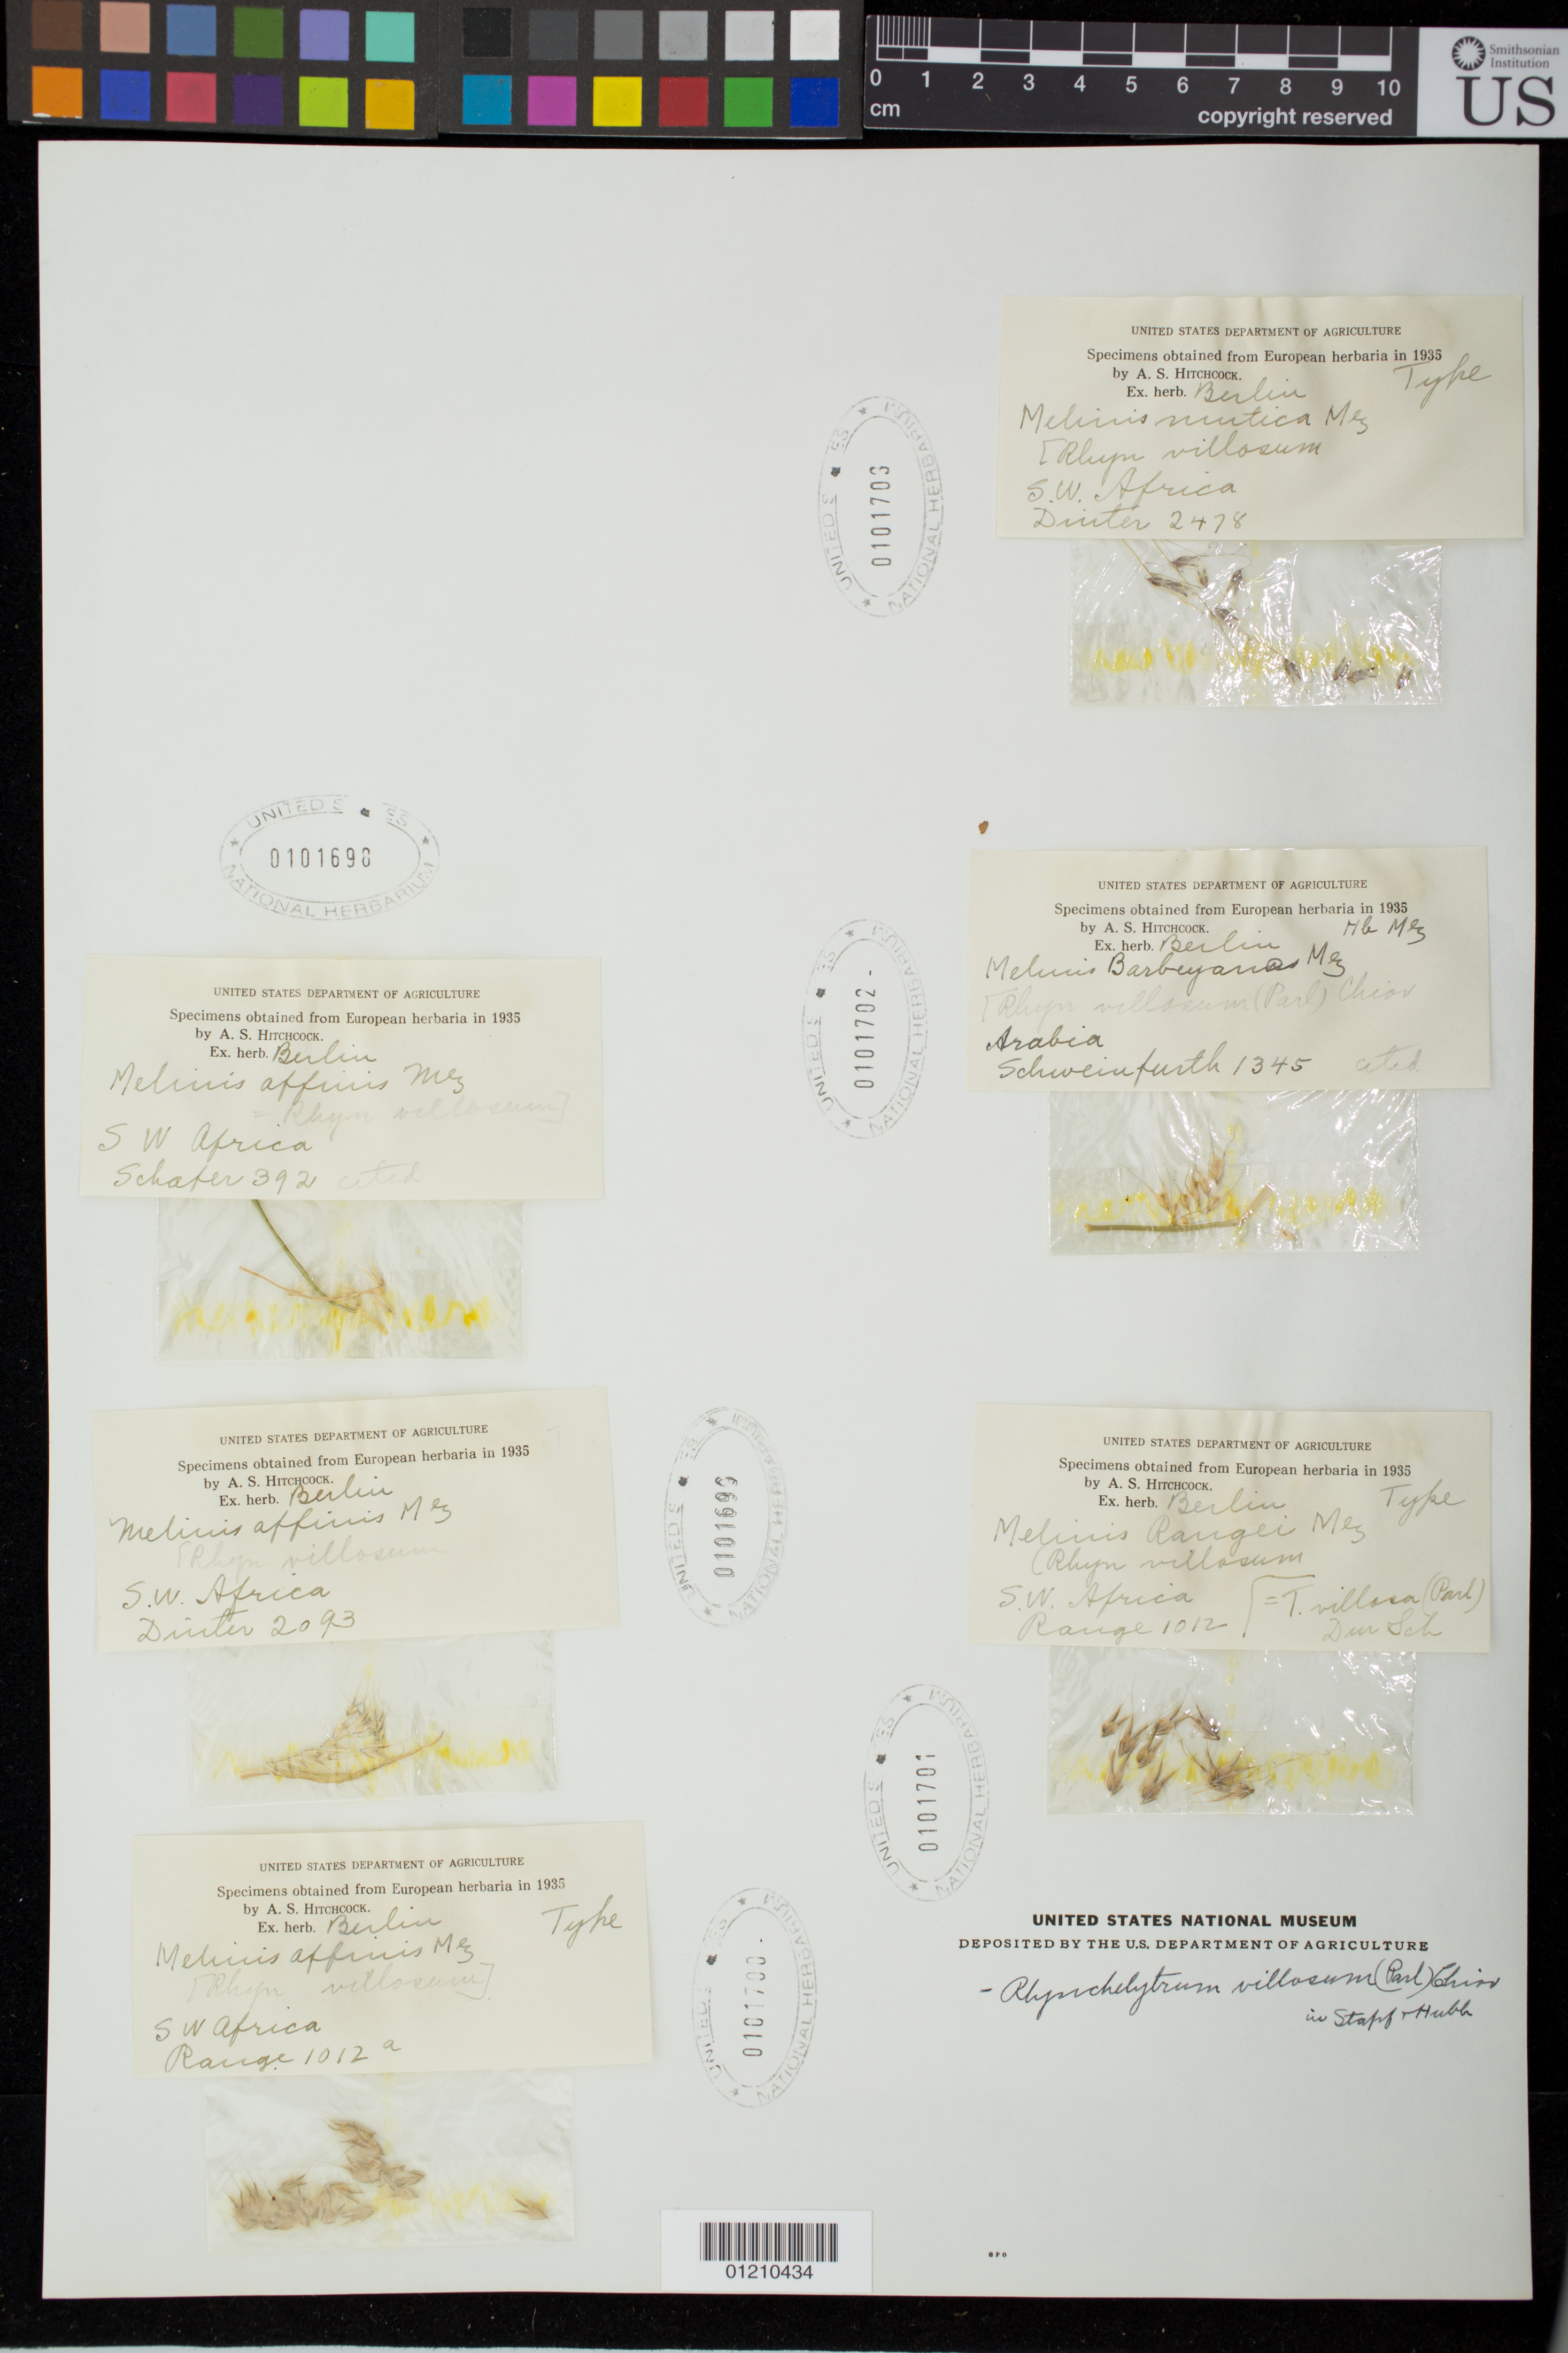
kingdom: Plantae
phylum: Tracheophyta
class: Liliopsida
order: Poales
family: Poaceae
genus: Melinis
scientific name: Melinis affinis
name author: Mez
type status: Isotype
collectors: Range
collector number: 1012a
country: Namibia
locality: S W. Africa.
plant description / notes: Fragmentary material of type specimen ex herb.Berlin.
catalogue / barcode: US 101700